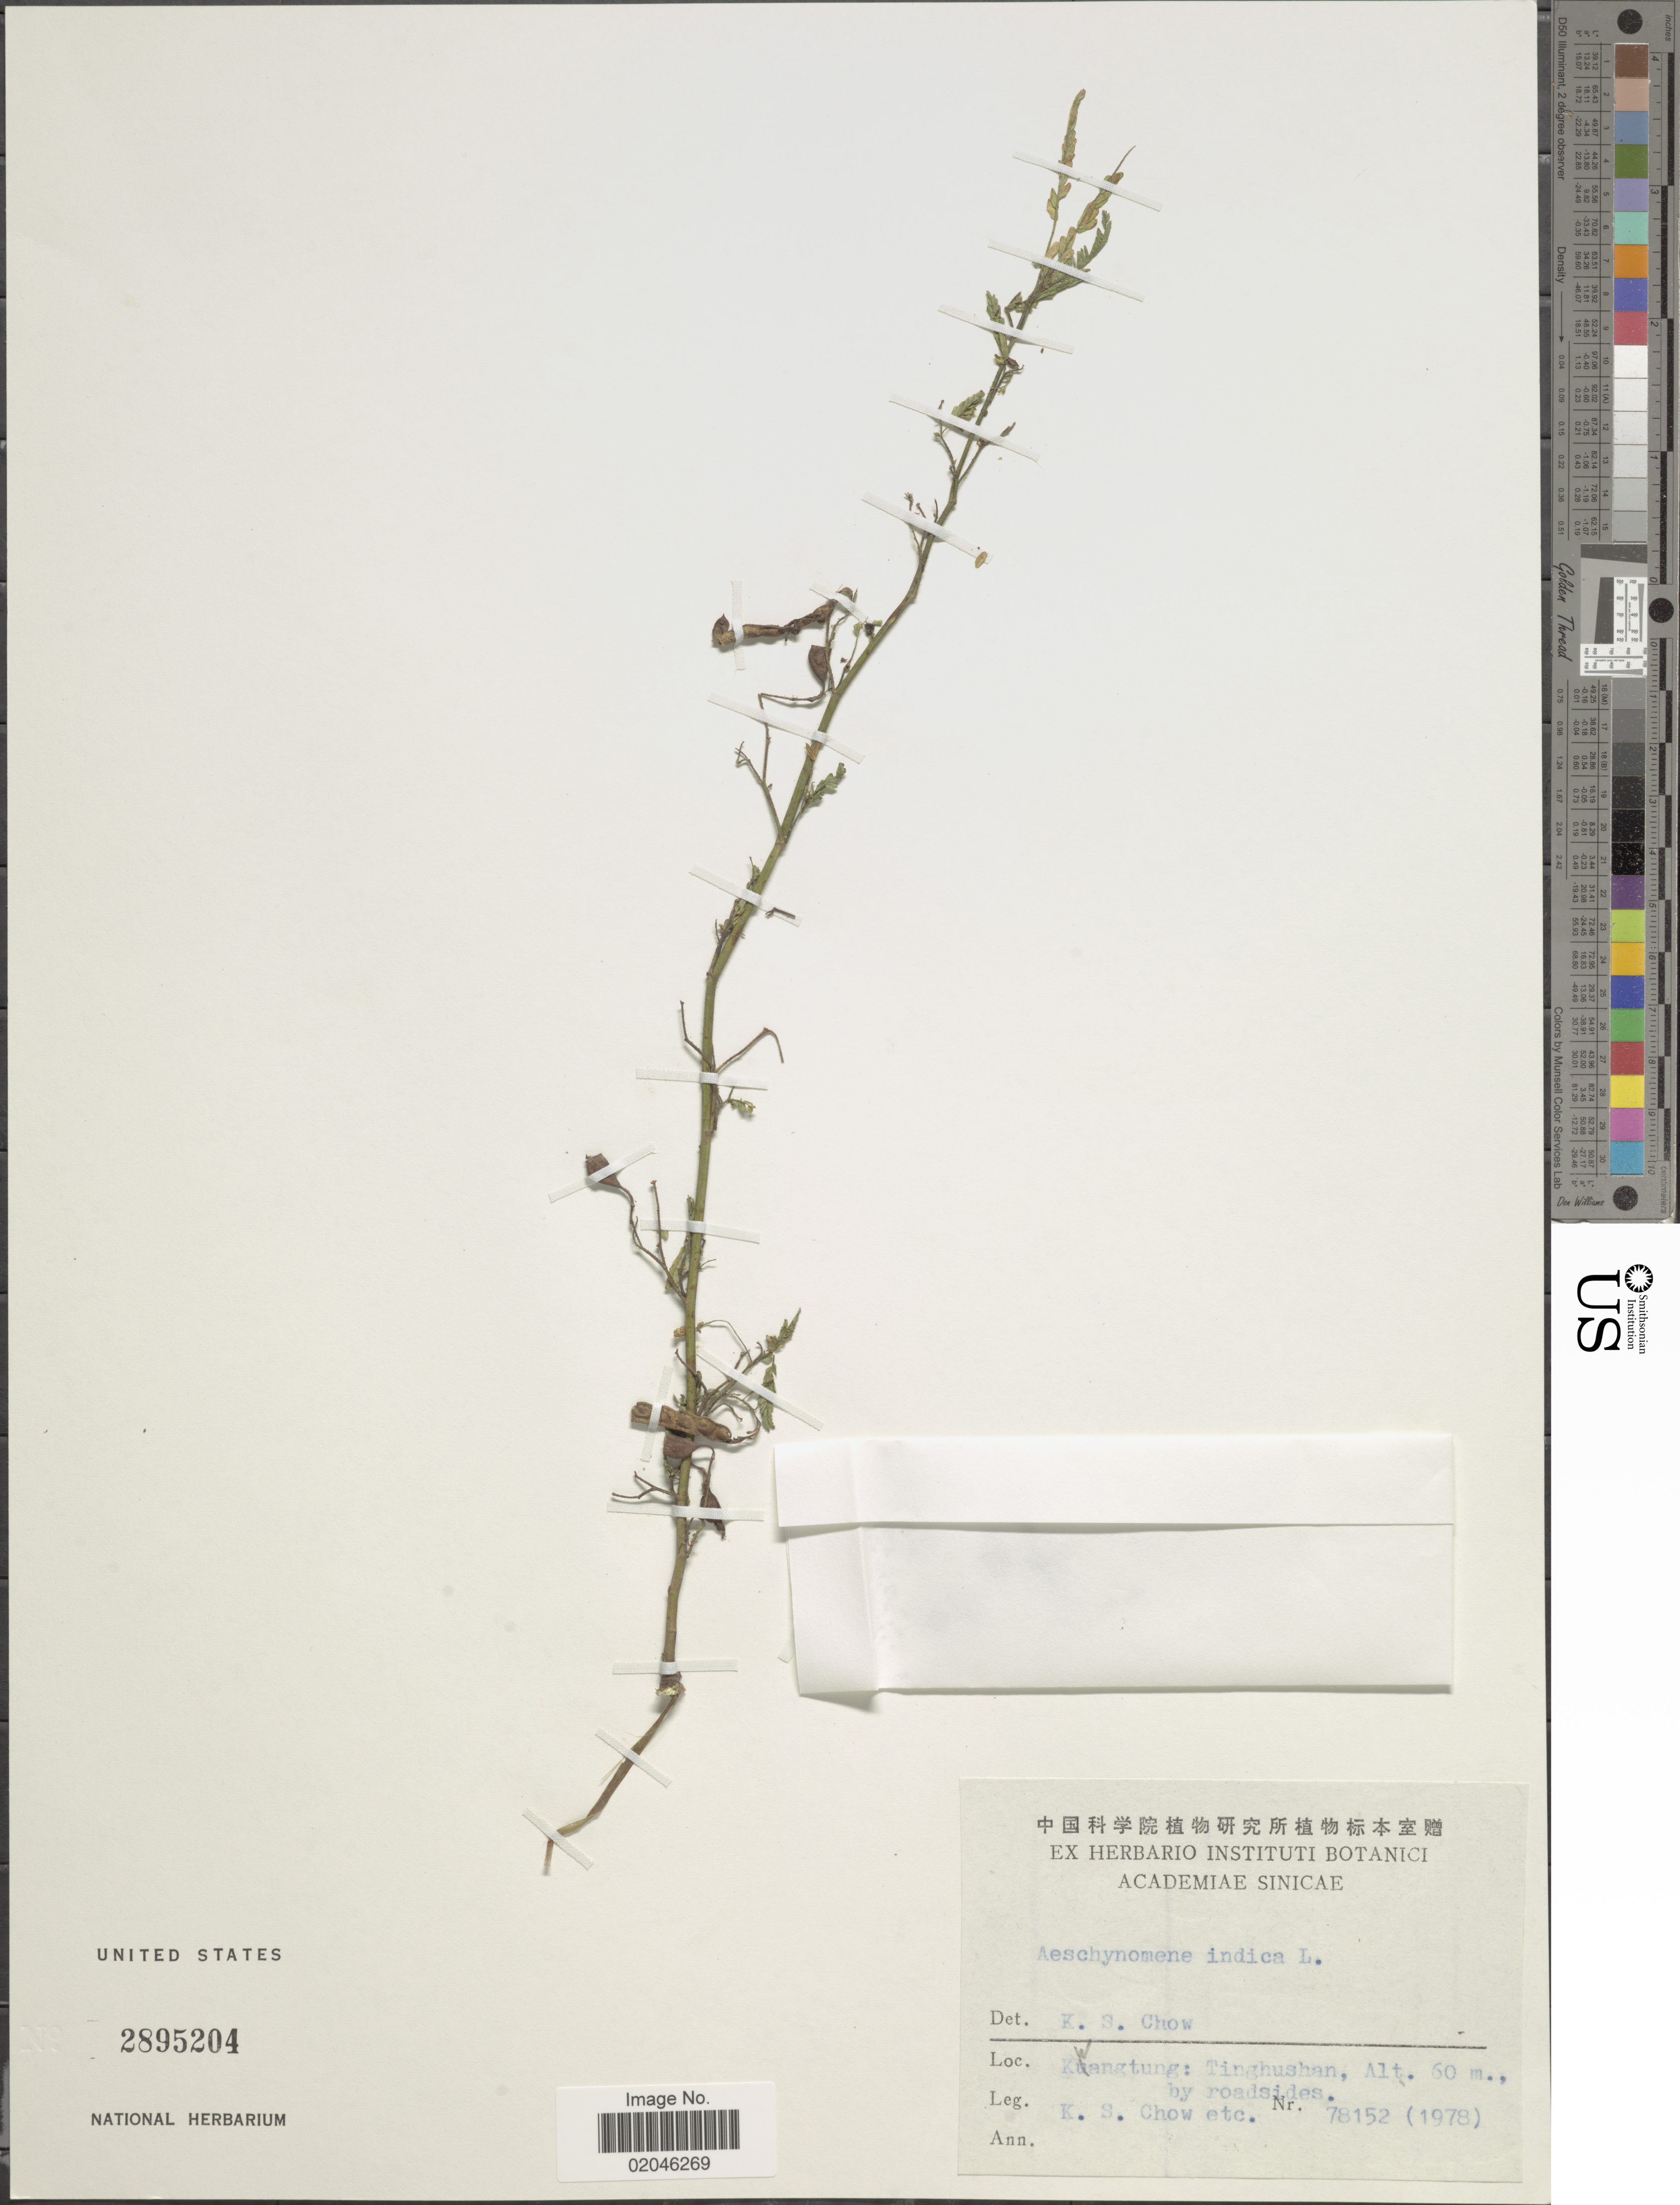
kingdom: Plantae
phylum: Tracheophyta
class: Magnoliopsida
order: Fabales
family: Fabaceae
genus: Aeschynomene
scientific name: Aeschynomene indica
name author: L.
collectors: K. S. Chow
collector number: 78152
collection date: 1978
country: China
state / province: Guangdong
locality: Tinghushan, by roadside.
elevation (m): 60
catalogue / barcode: US 2895204